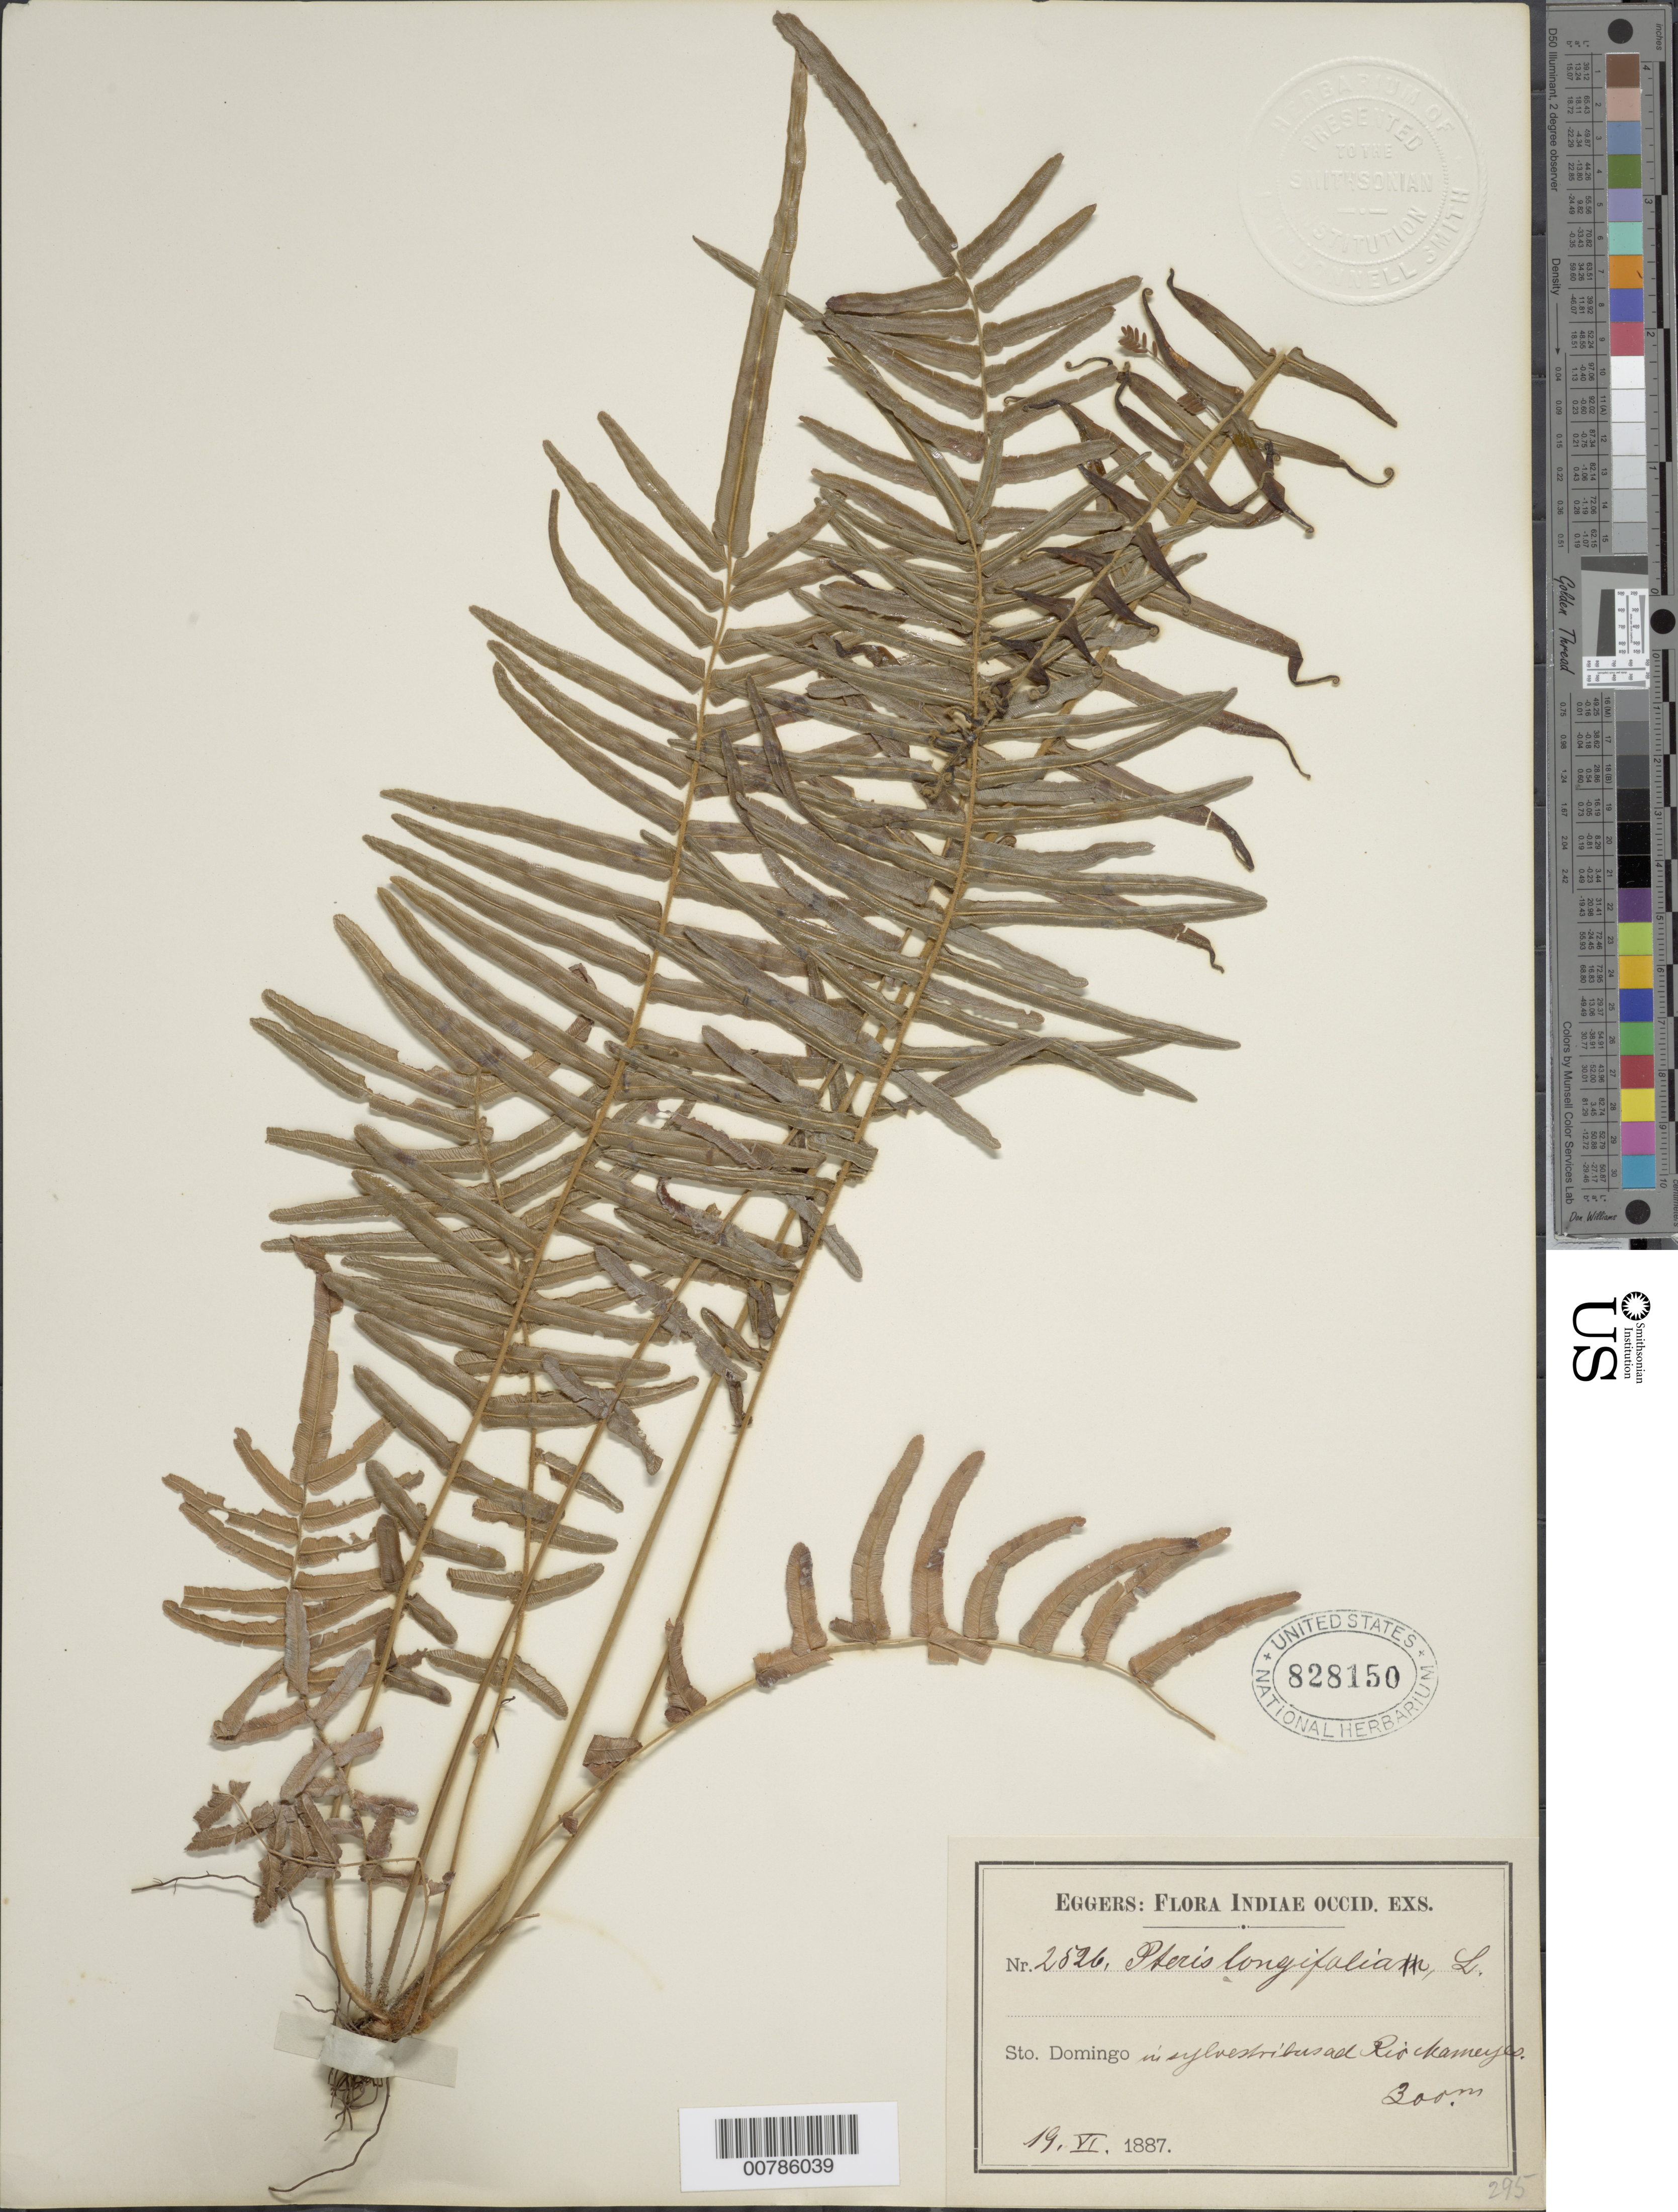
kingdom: Plantae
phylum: Tracheophyta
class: Polypodiopsida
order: Polypodiales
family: Pteridaceae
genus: Pteris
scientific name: Pteris longifolia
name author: L.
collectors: H. F. A. von Eggers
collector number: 2826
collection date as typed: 19 Jun 1887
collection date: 1887-06-19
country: Dominican Republic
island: Hispaniola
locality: Río Mameyes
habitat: In sylvistribus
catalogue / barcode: US 828150